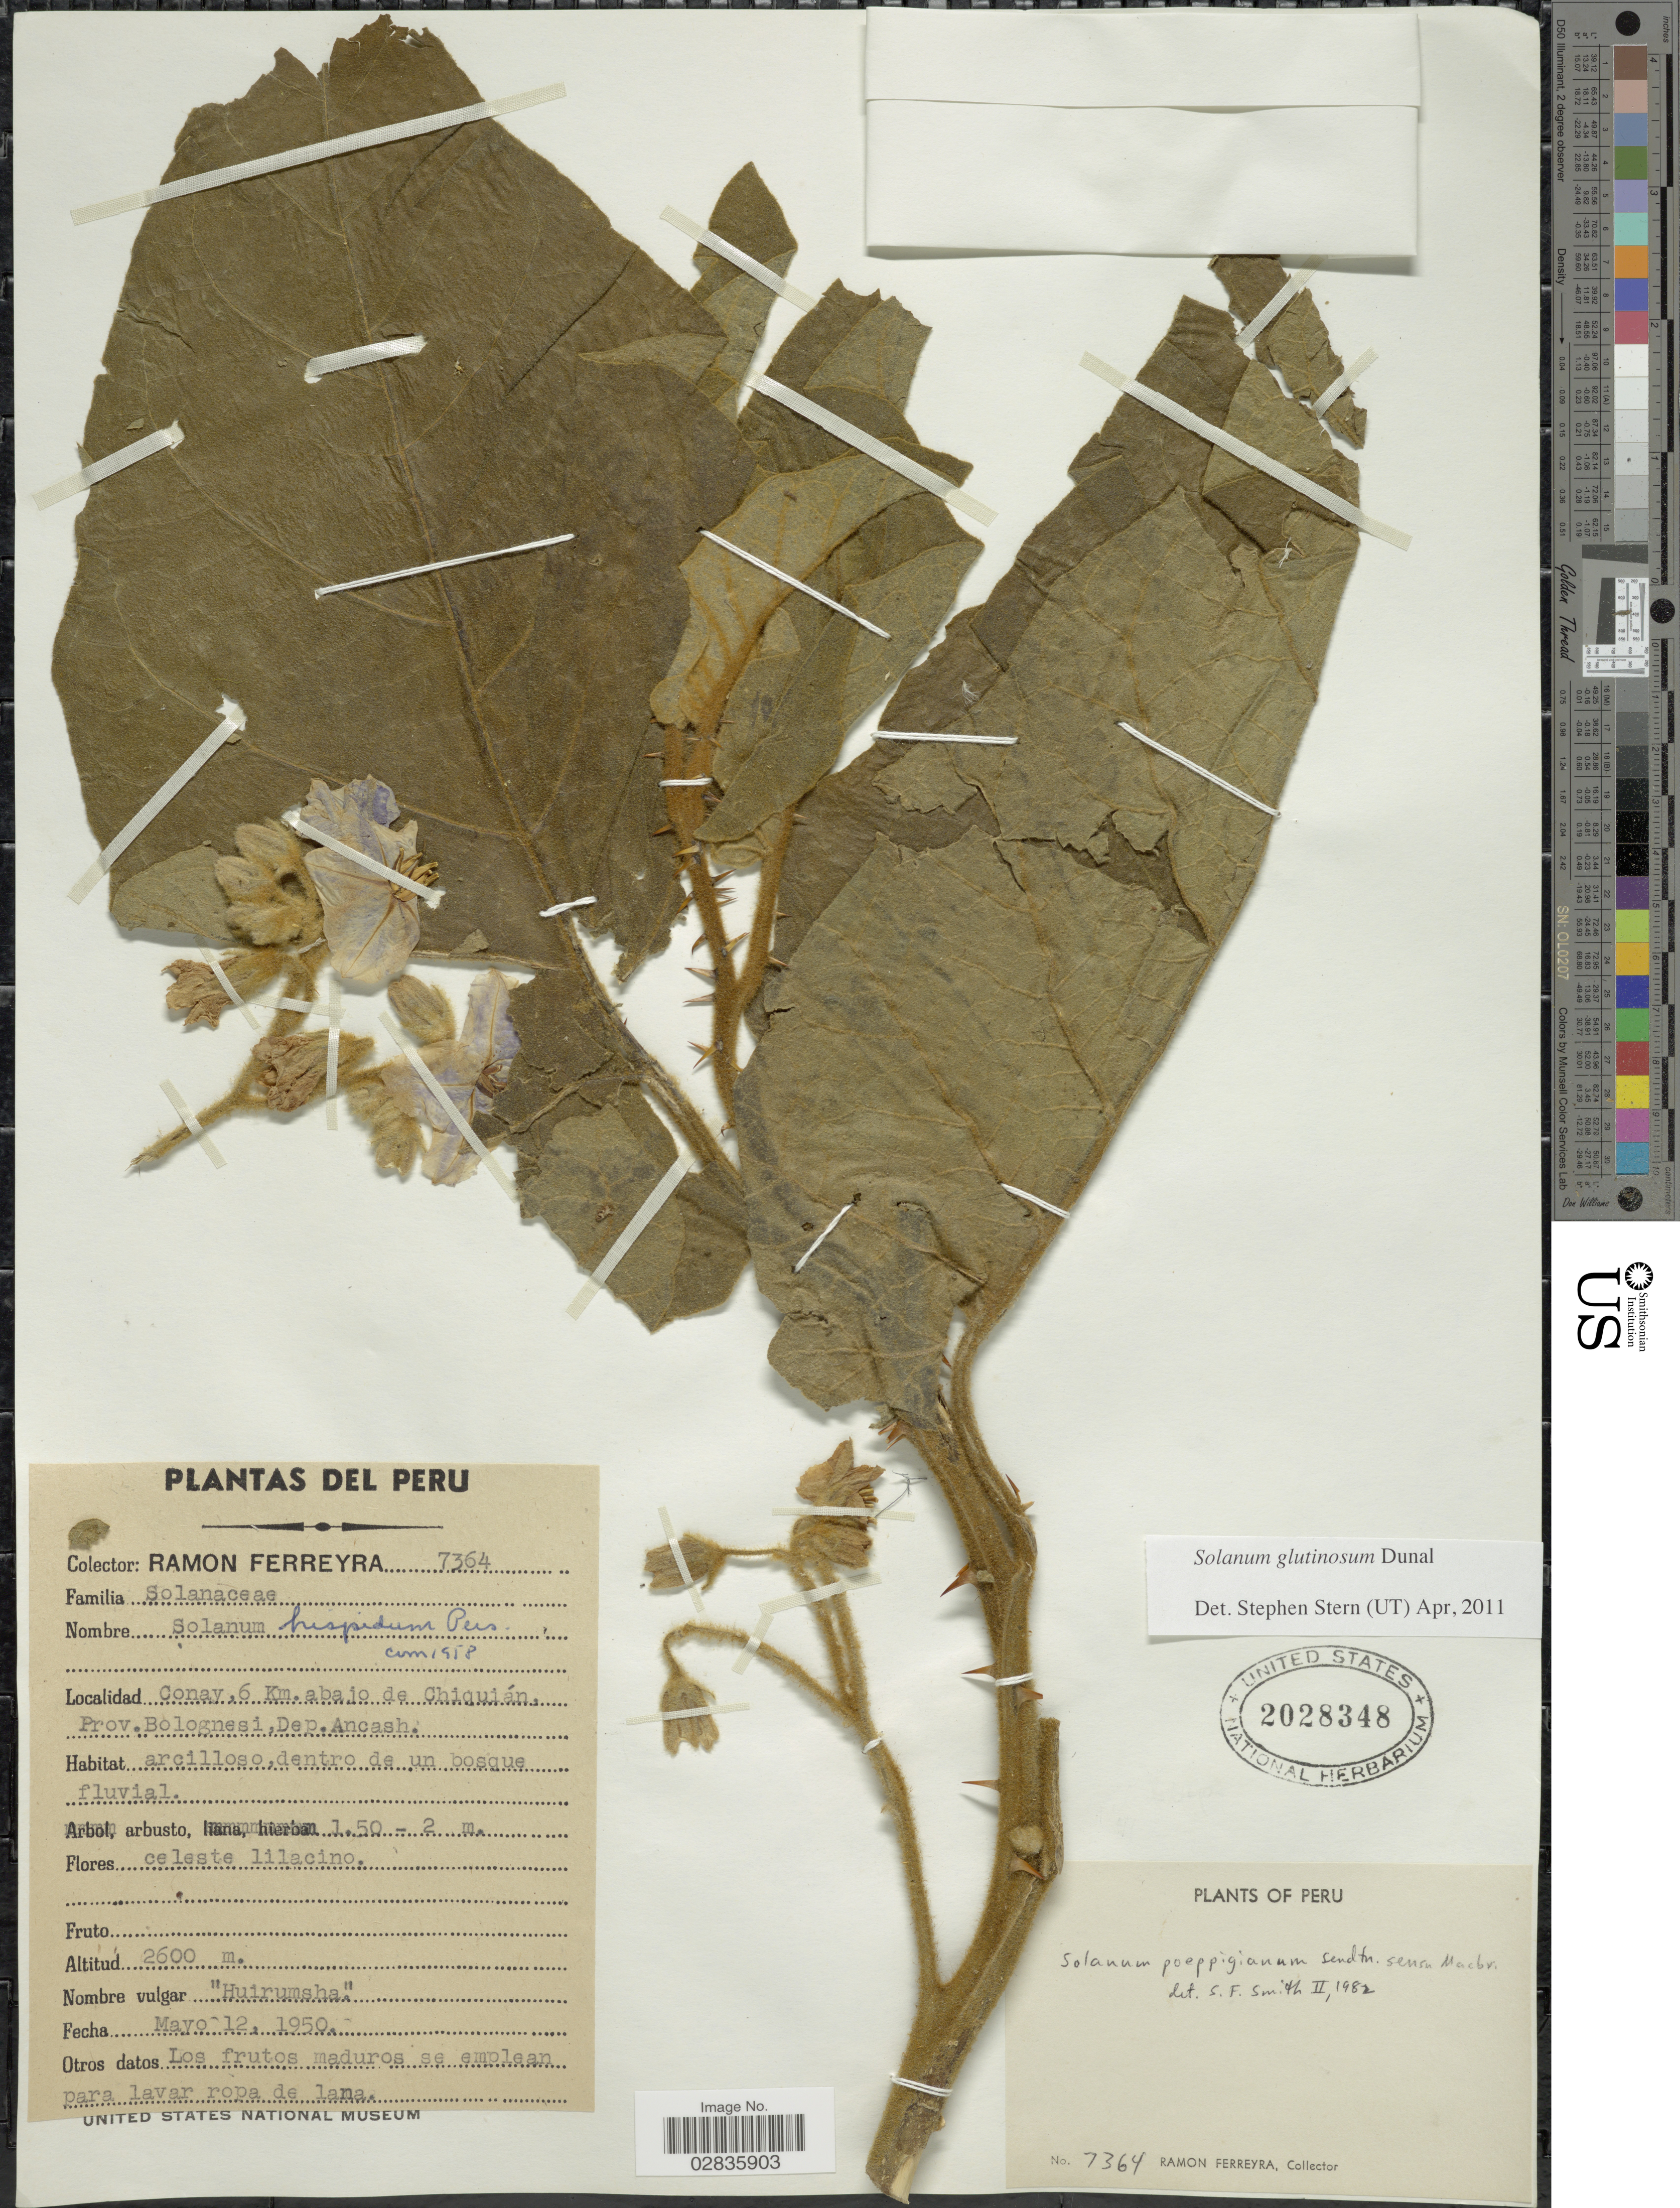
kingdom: Plantae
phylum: Tracheophyta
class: Magnoliopsida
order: Solanales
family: Solanaceae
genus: Solanum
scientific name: Solanum glutinosum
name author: Dunal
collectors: R. A. Ferreyra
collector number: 7364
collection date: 1950-05-12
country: Peru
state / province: Ancash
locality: Conay, 6 Km. abajo de Chiquián, Prov. Bolognesi, Dep. Ancash.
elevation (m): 2600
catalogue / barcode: US 2028348